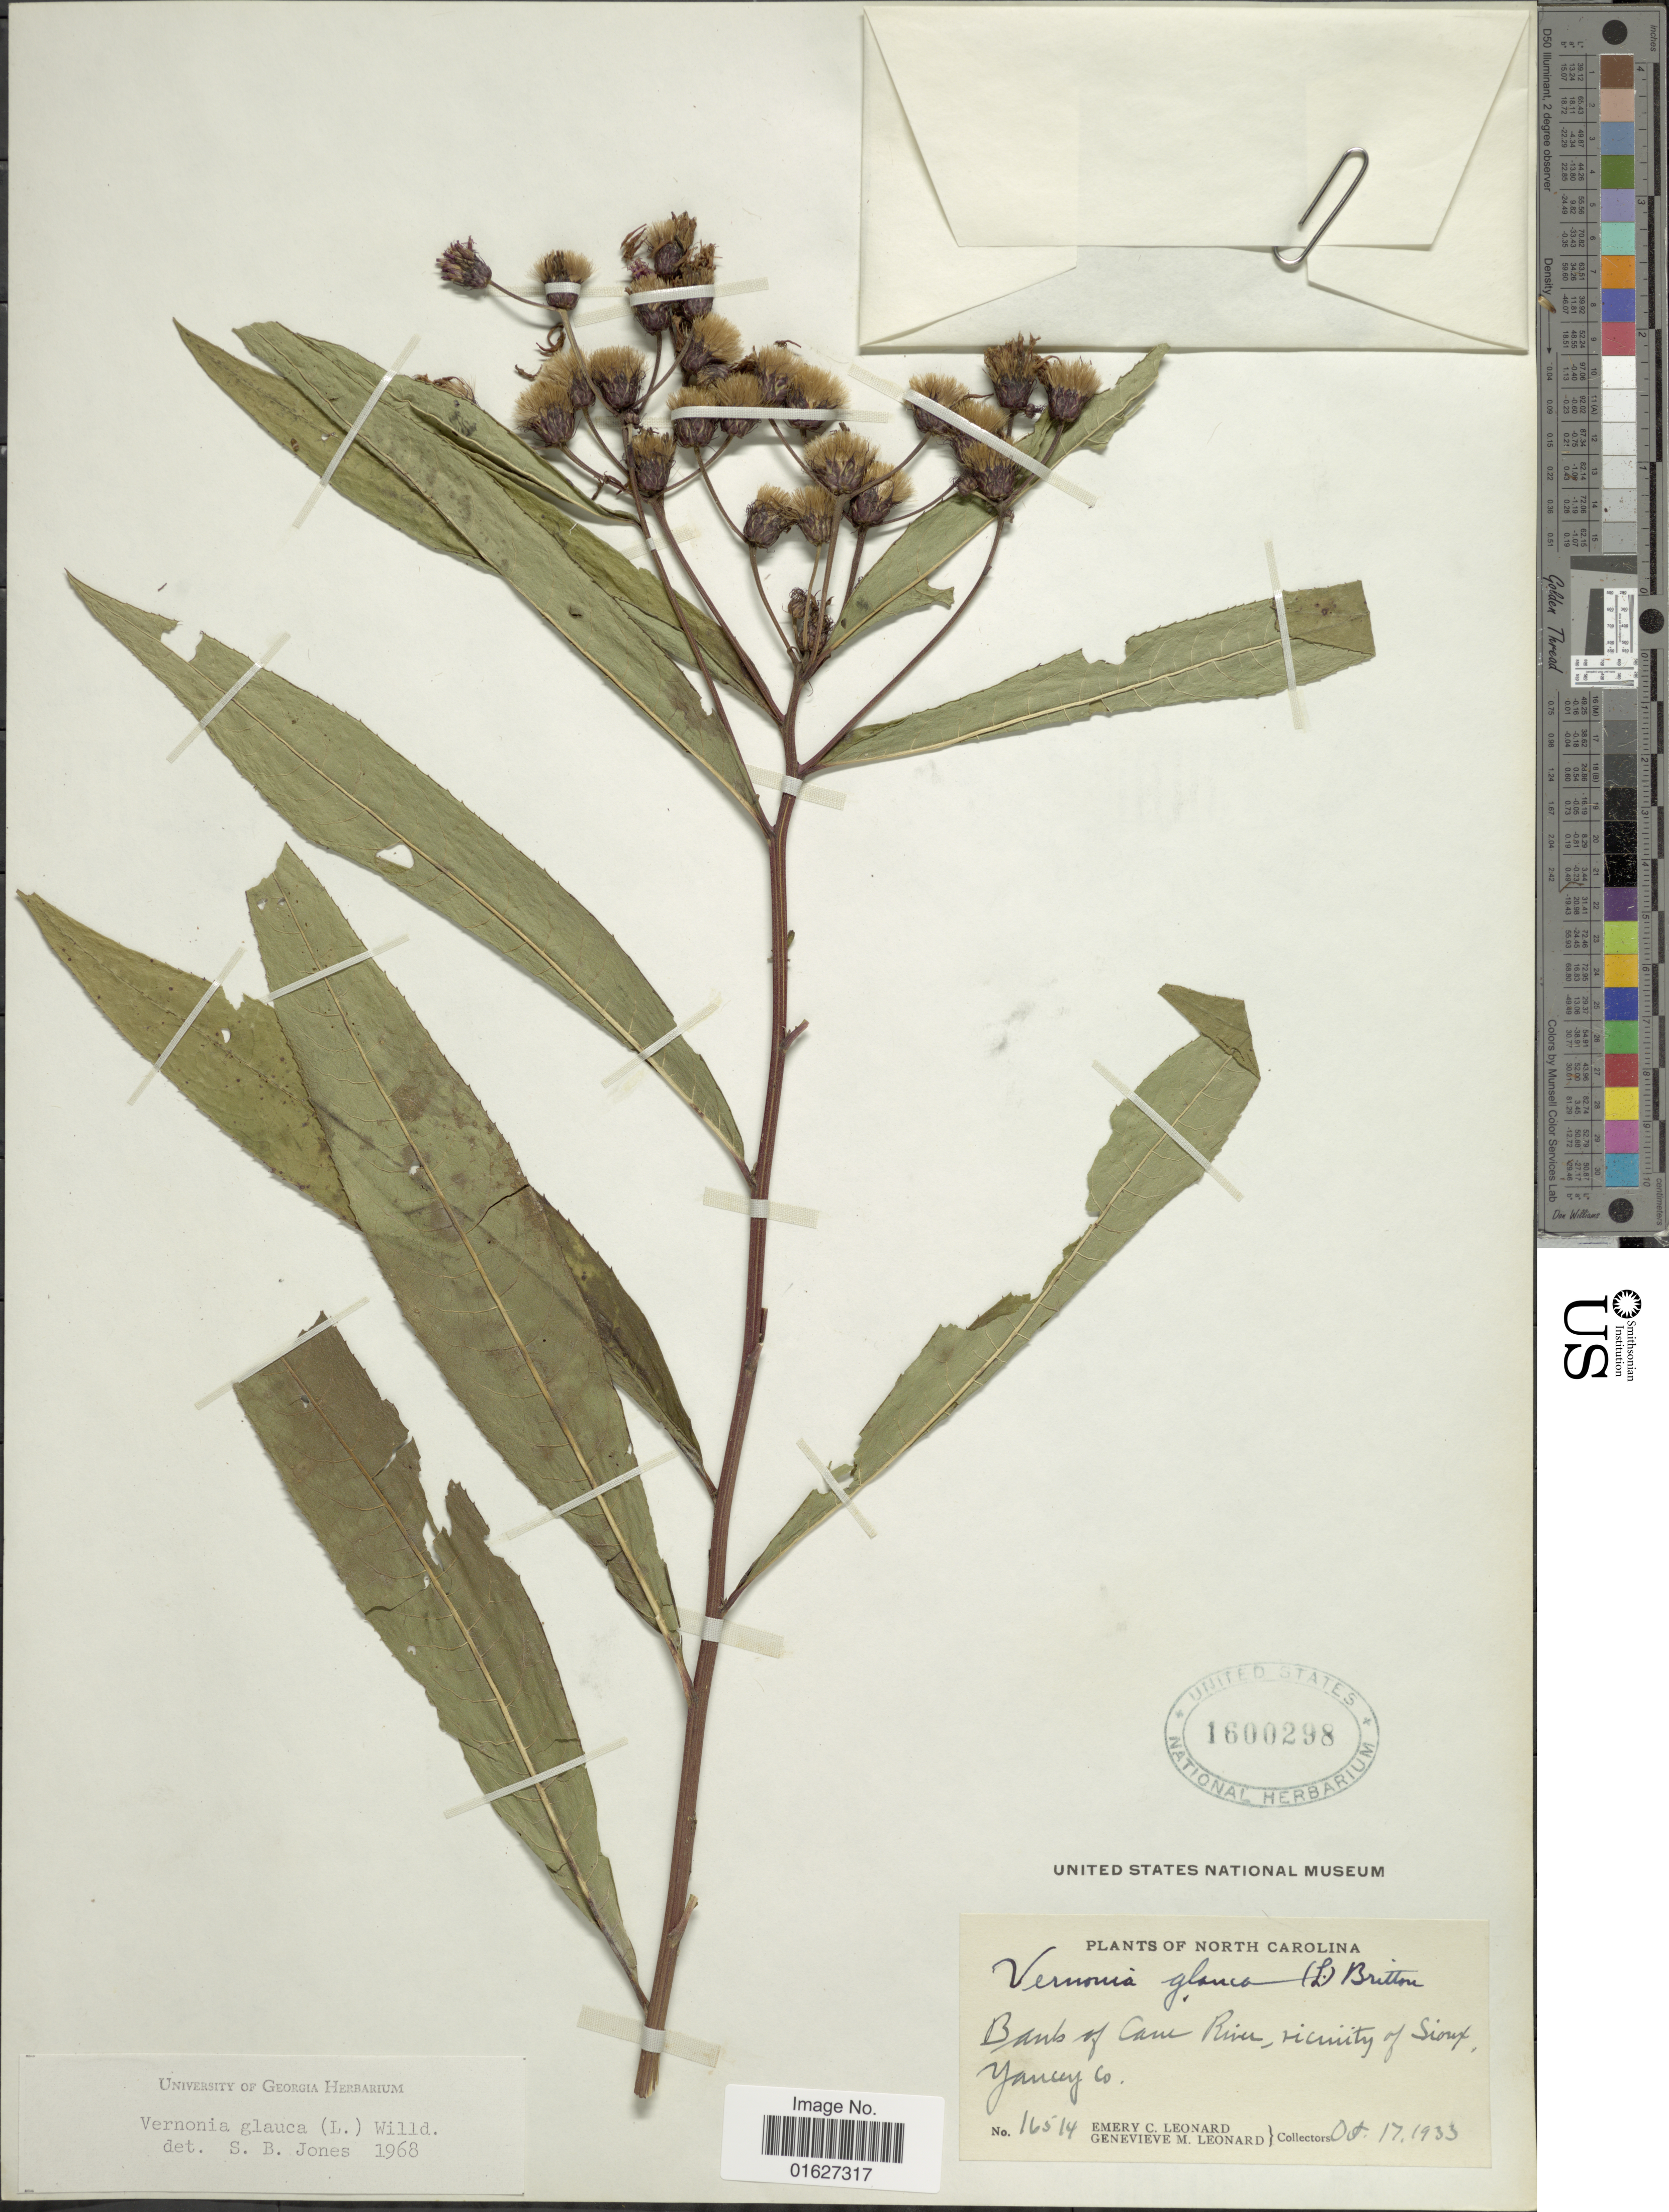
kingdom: Plantae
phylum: Tracheophyta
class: Magnoliopsida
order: Asterales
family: Asteraceae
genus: Vernonia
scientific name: Vernonia glauca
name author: (L.) Willd.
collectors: E. C. Leonard & G. M. Leonard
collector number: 16514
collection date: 1933-10-17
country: United States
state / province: North Carolina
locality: North Carolina. Banks of Cane River, vicinity of Sioux Yancey Co.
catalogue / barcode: US 1600298